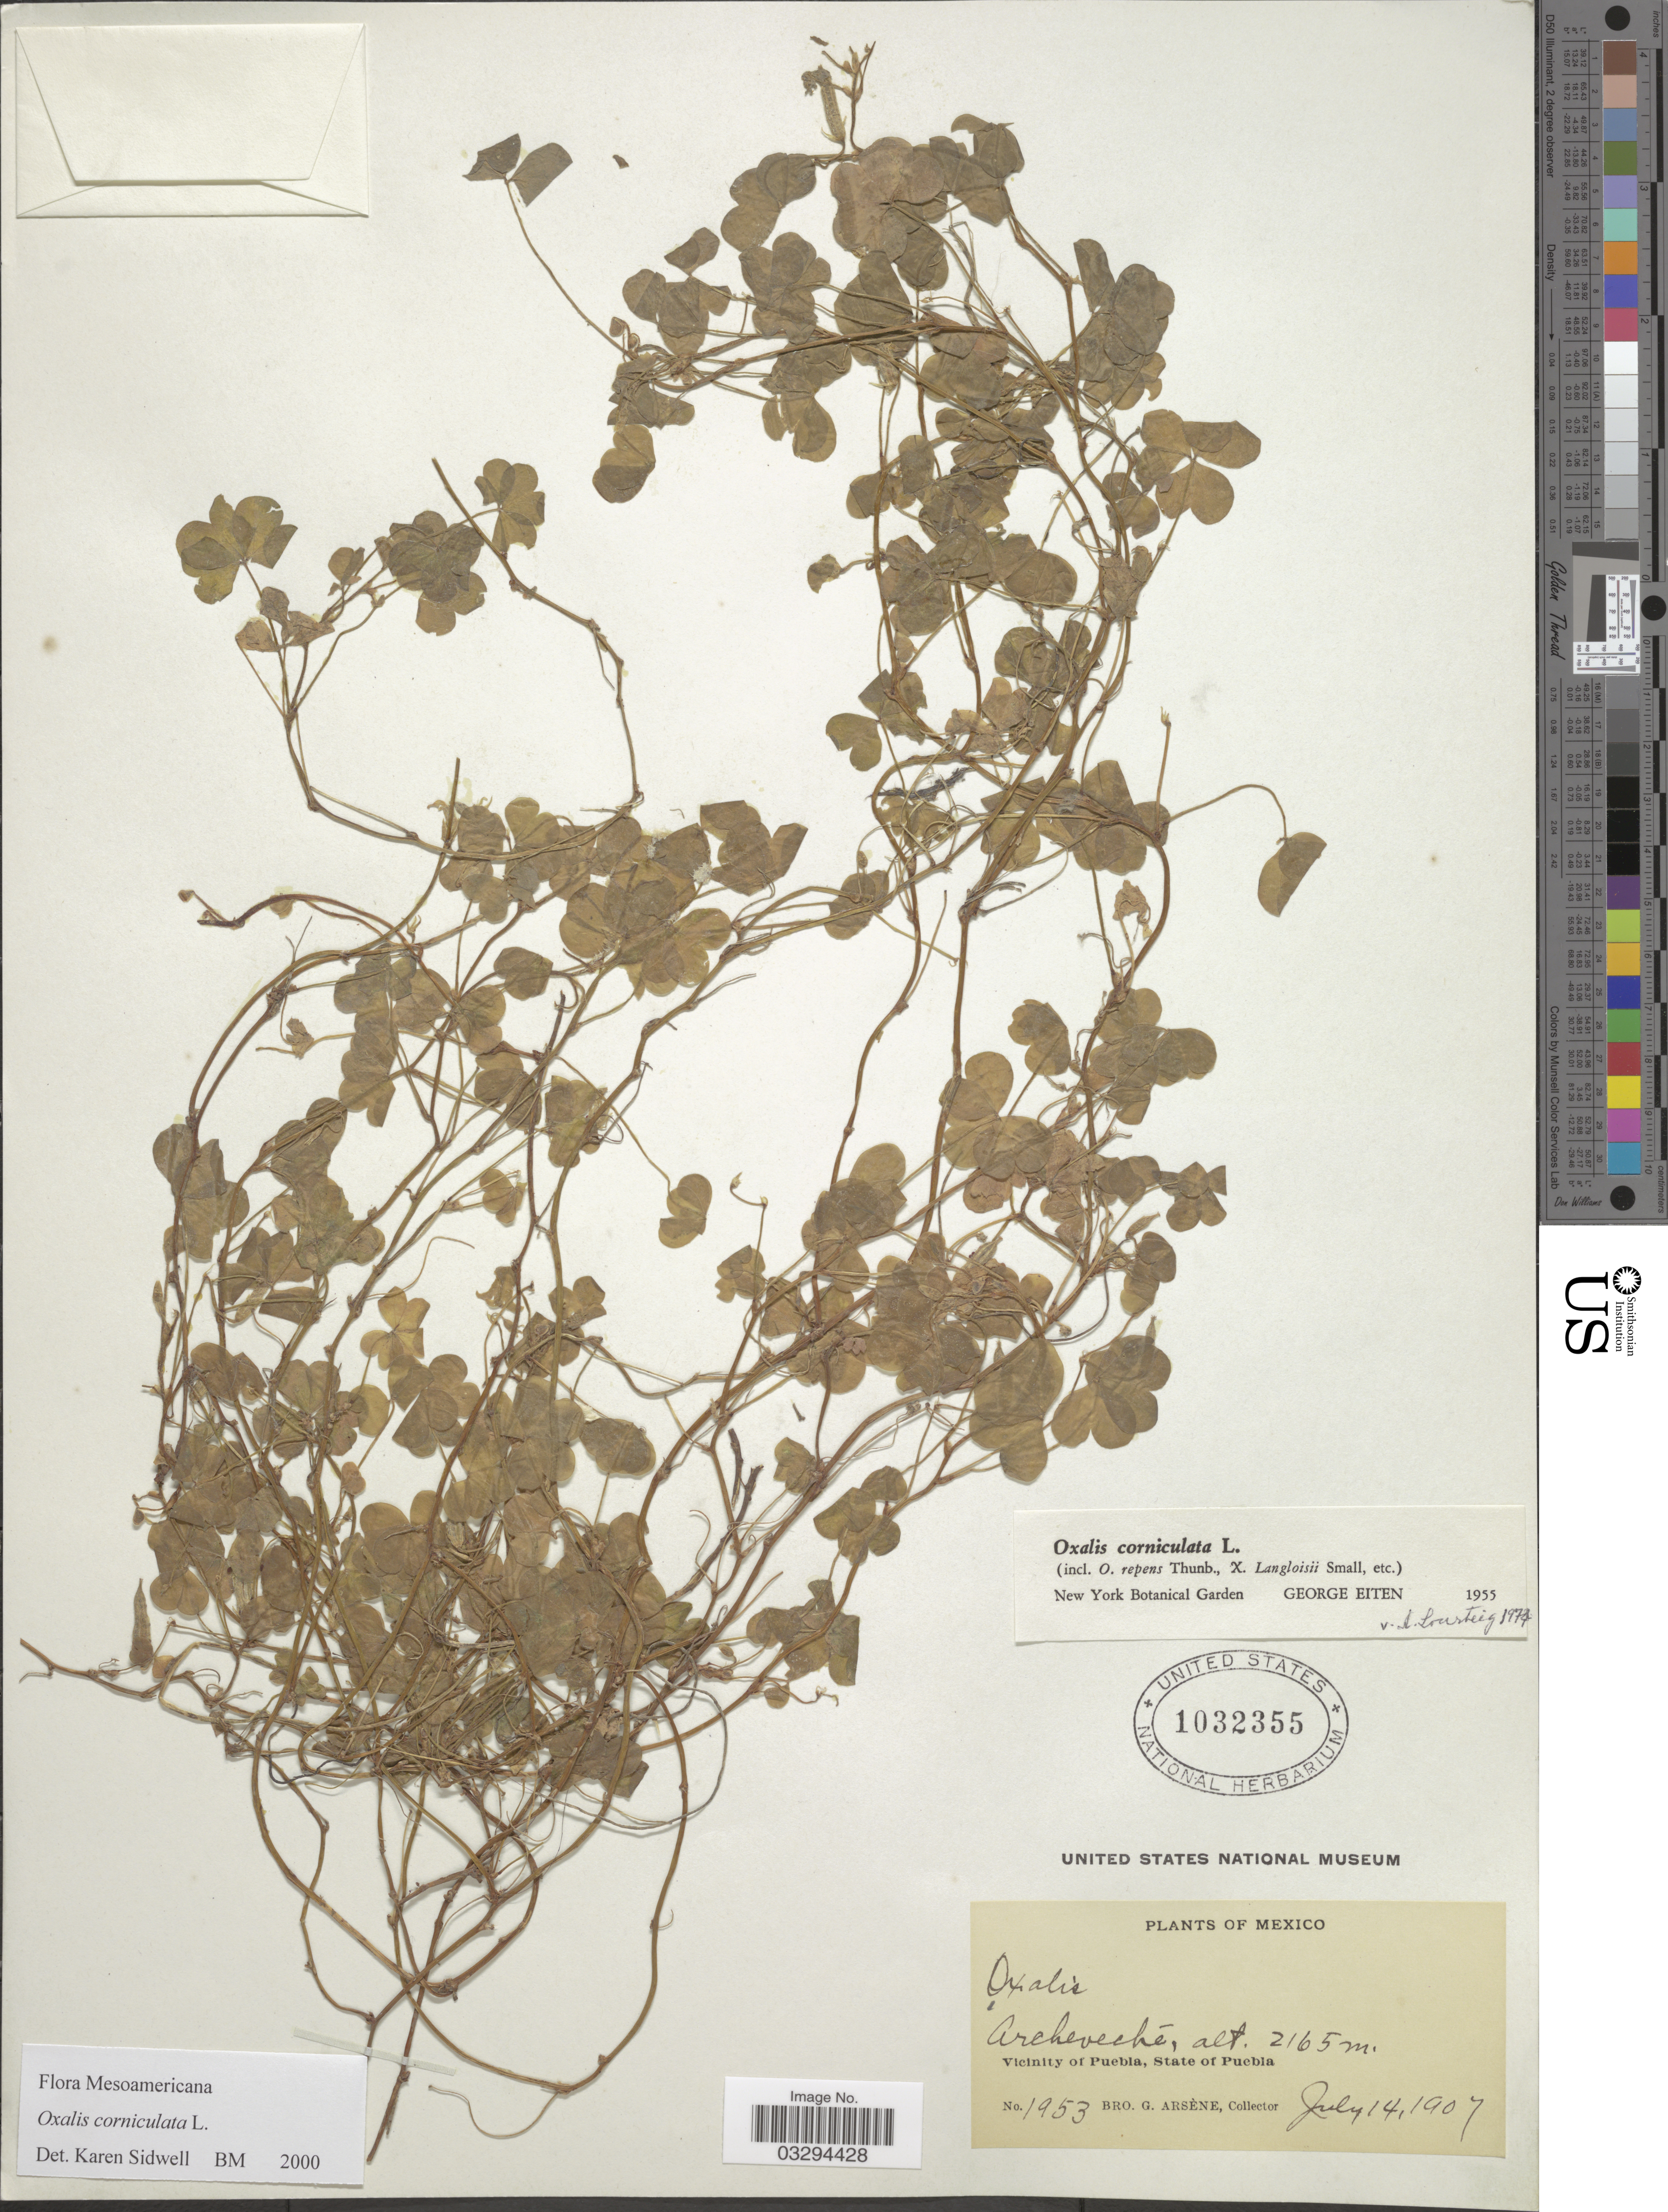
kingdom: Plantae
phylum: Tracheophyta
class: Magnoliopsida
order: Oxalidales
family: Oxalidaceae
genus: Oxalis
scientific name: Oxalis corniculata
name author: L.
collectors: Bro. G. Arsène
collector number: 1953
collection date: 1907-07-14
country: Mexico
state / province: Puebla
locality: Archeveché, Vicinity of Puebla.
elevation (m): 2165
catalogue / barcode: US 1032355